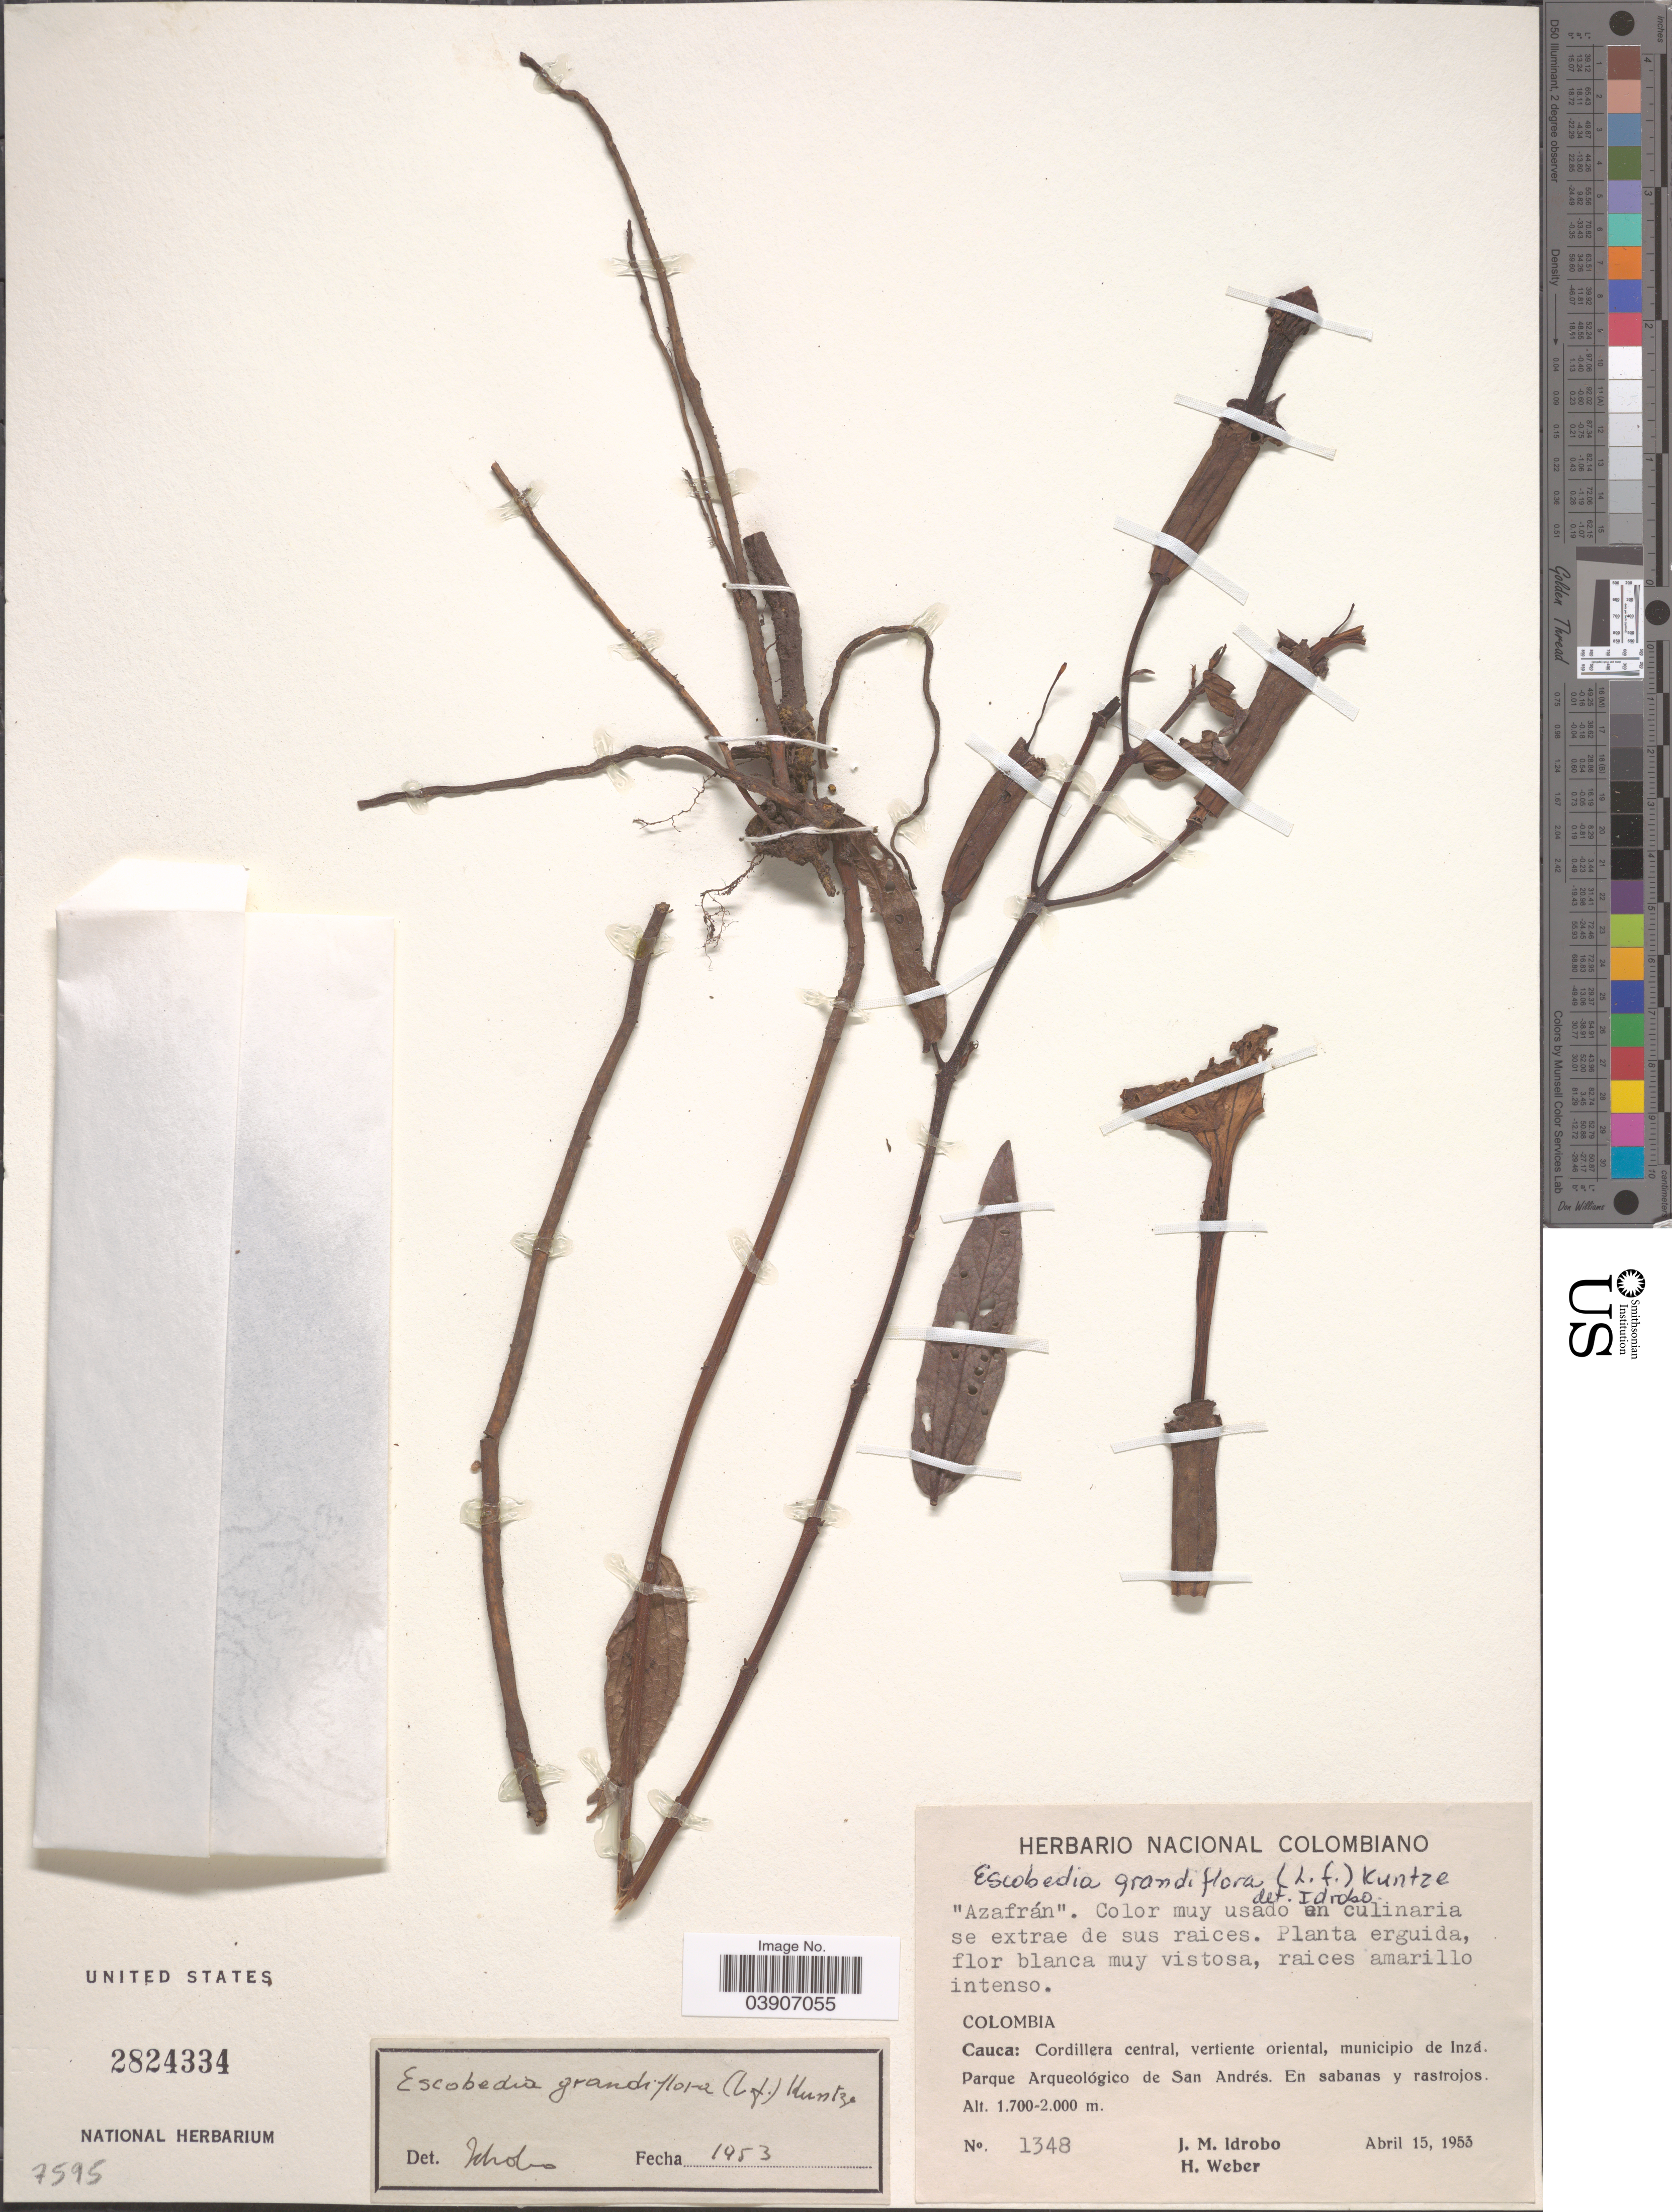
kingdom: Plantae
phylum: Tracheophyta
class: Magnoliopsida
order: Lamiales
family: Orobanchaceae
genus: Escobedia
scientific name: Escobedia grandiflora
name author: (L. f.) Kuntze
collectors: J. M. Idrobo & H. Weber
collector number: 1348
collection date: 1953-04-15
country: Colombia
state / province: Cauca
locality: Cordillera central, vertiente oriental, municipio de Inzá. Parque Arqueológico de San Andrés. En sabanas y rastrojos.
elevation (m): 1700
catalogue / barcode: US 2824334